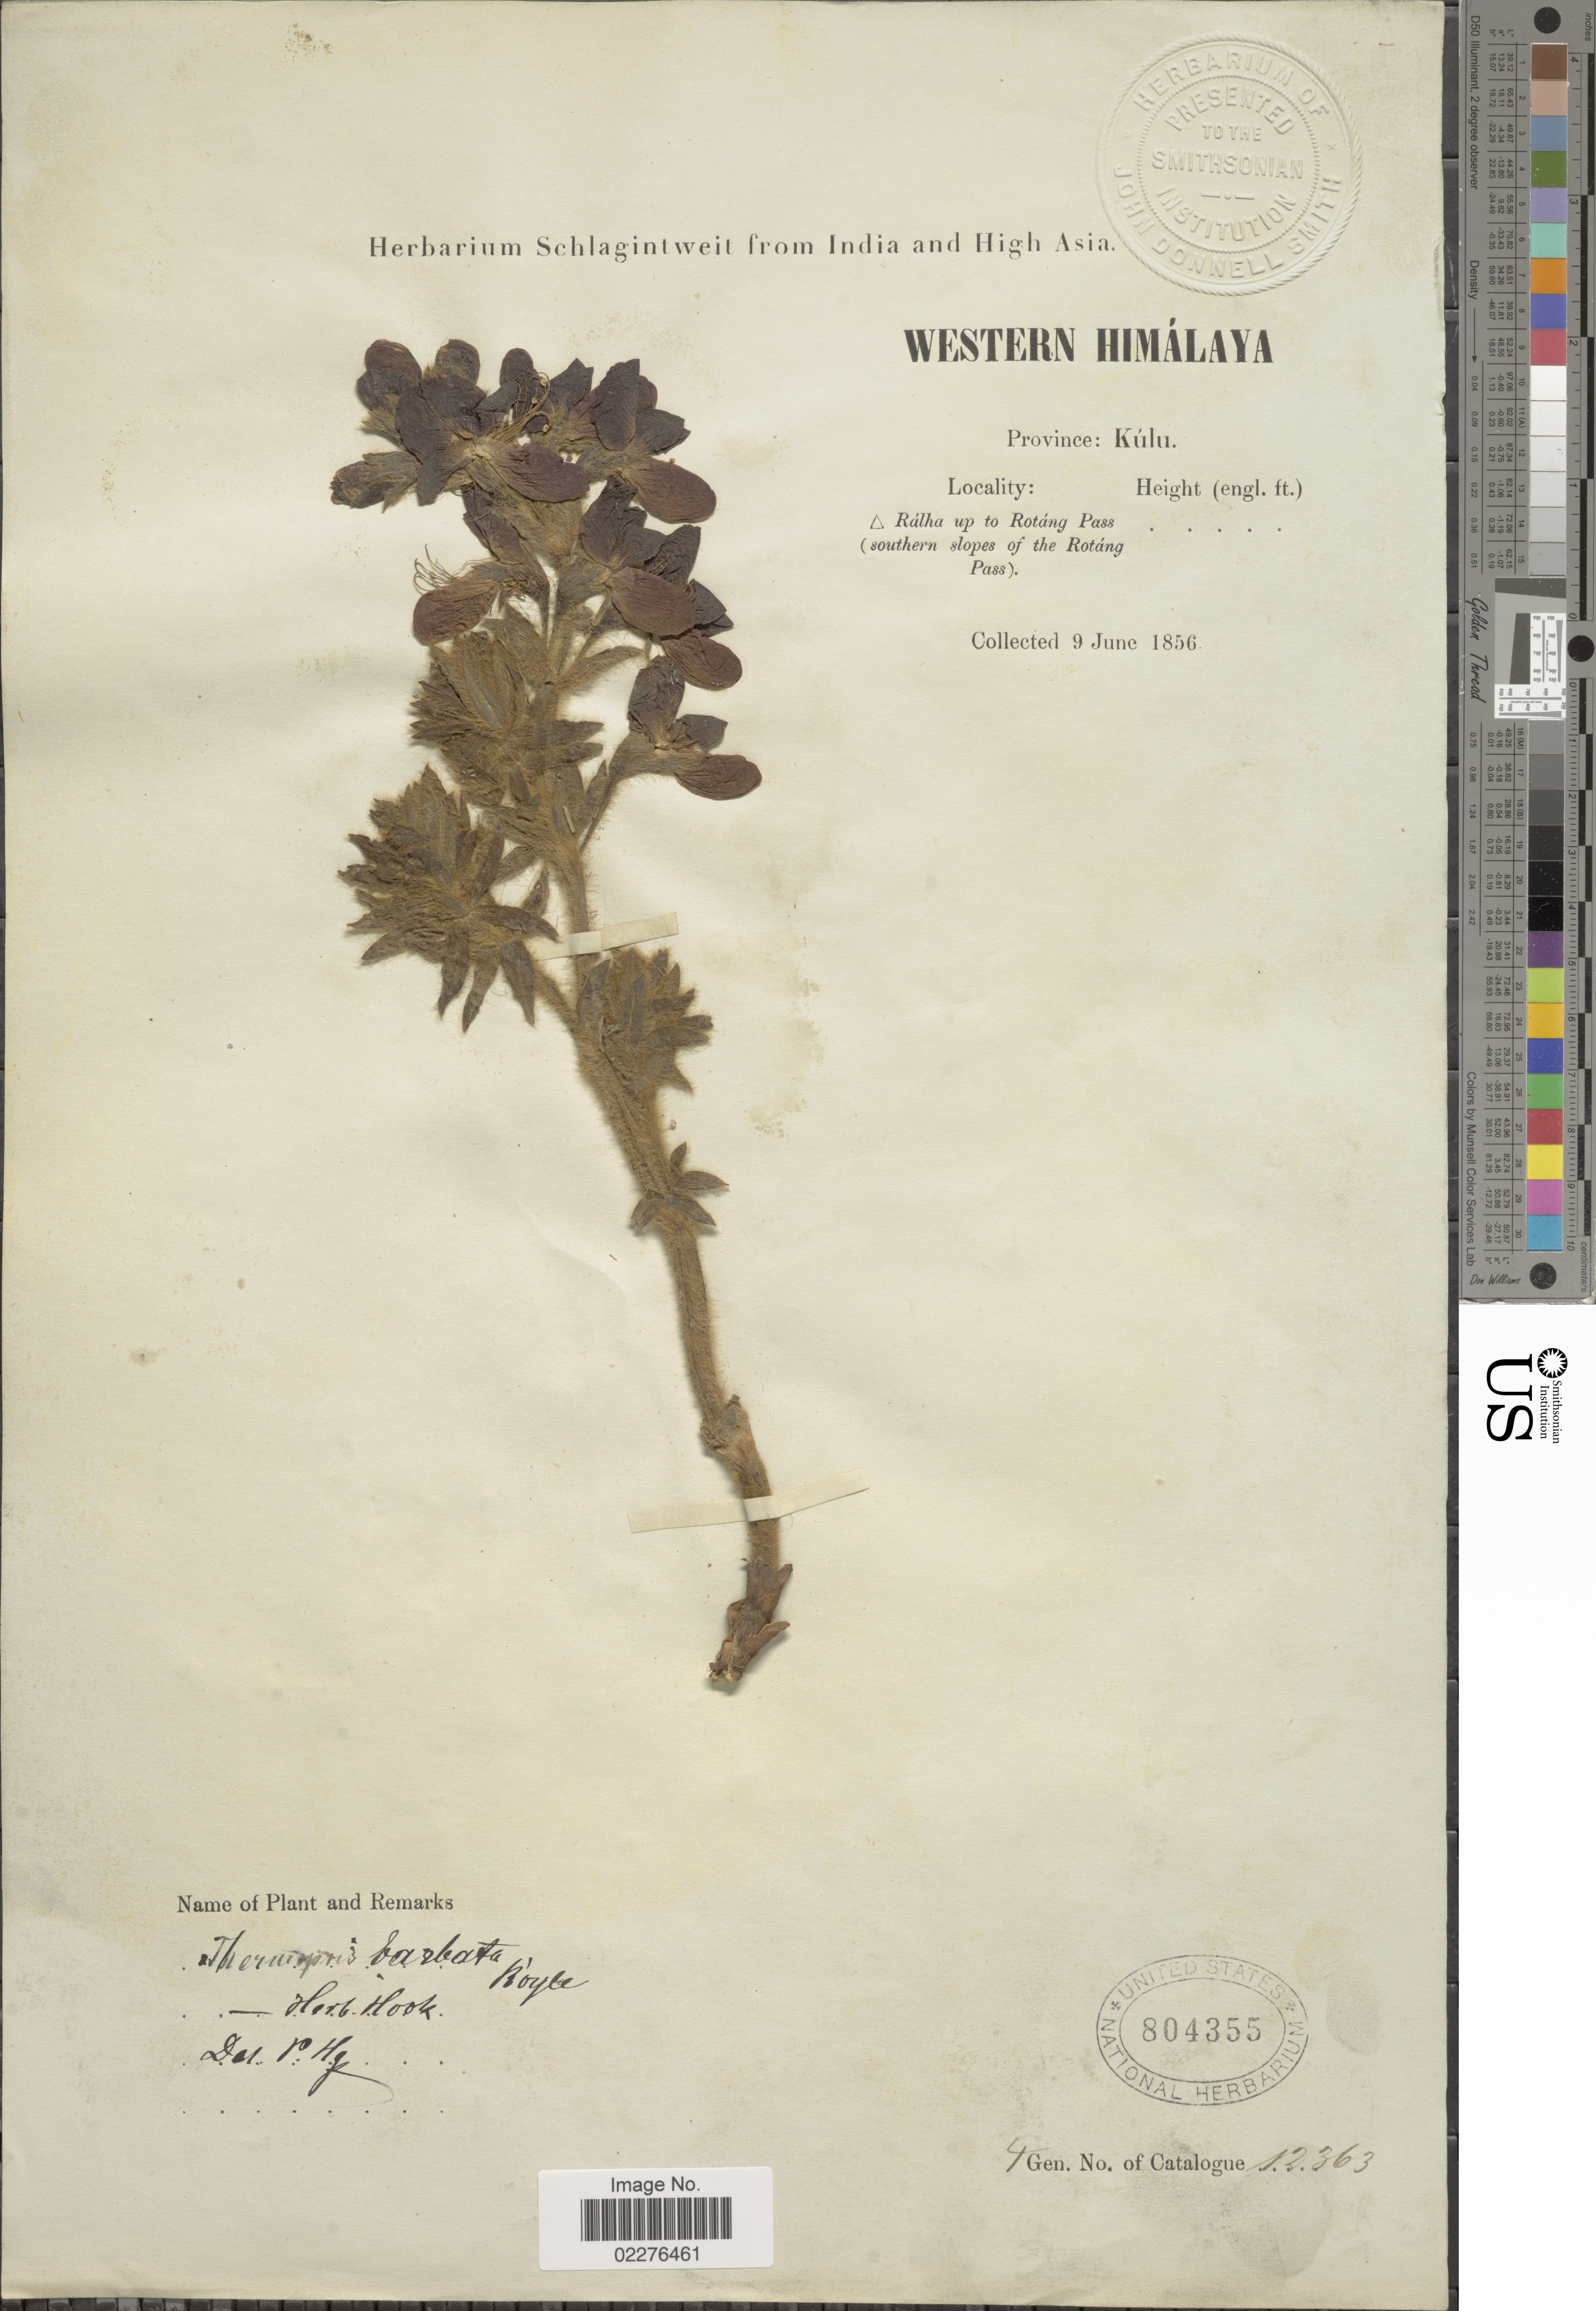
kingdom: Plantae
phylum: Tracheophyta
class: Magnoliopsida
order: Fabales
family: Fabaceae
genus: Thermopsis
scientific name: Thermopsis barbata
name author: Benth.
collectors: ex herb. Schlagintweit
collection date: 1856-06-09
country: India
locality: Western Himalaya, Province: Kúlum Rálha up to Rotáng Pass (southern slopes of the Rotáng Pass)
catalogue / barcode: US 804355